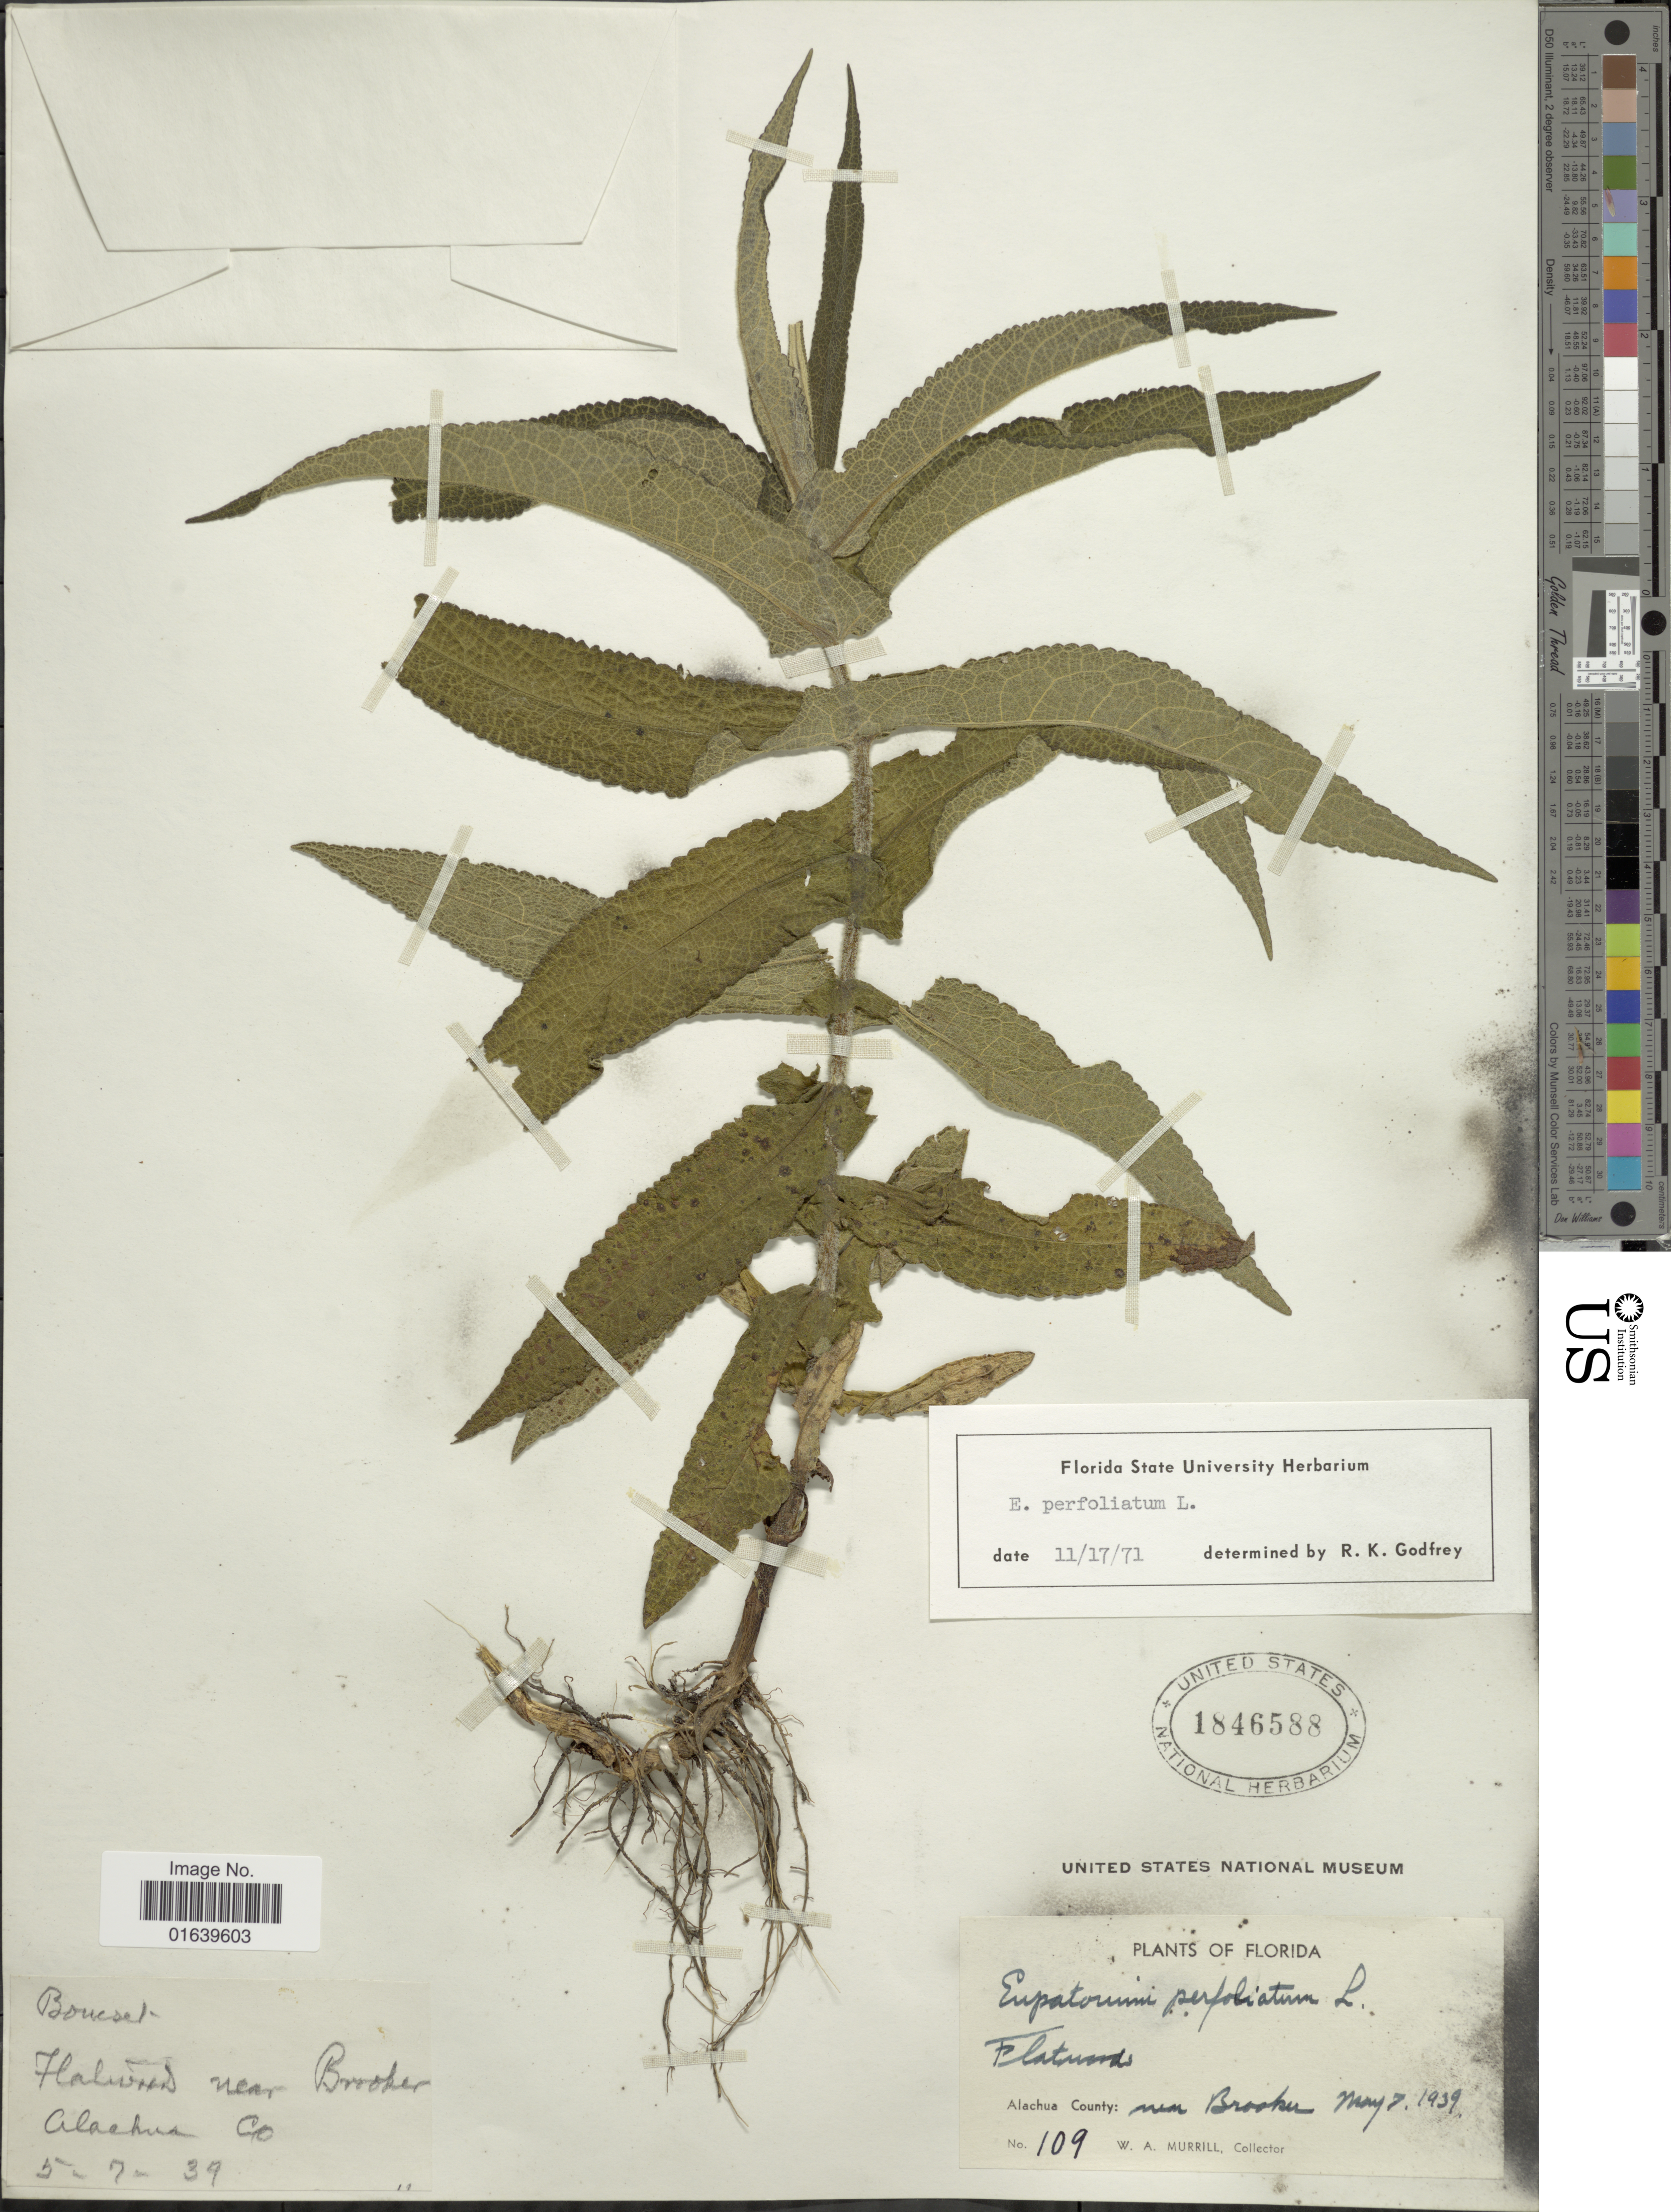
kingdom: Plantae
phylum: Tracheophyta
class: Magnoliopsida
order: Asterales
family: Asteraceae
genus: Eupatorium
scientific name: Eupatorium perfoliatum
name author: L.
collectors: W. A. Murrill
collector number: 109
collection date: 1939-05-07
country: United States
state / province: Florida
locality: Alachua County: near Brooks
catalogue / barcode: US 1846588